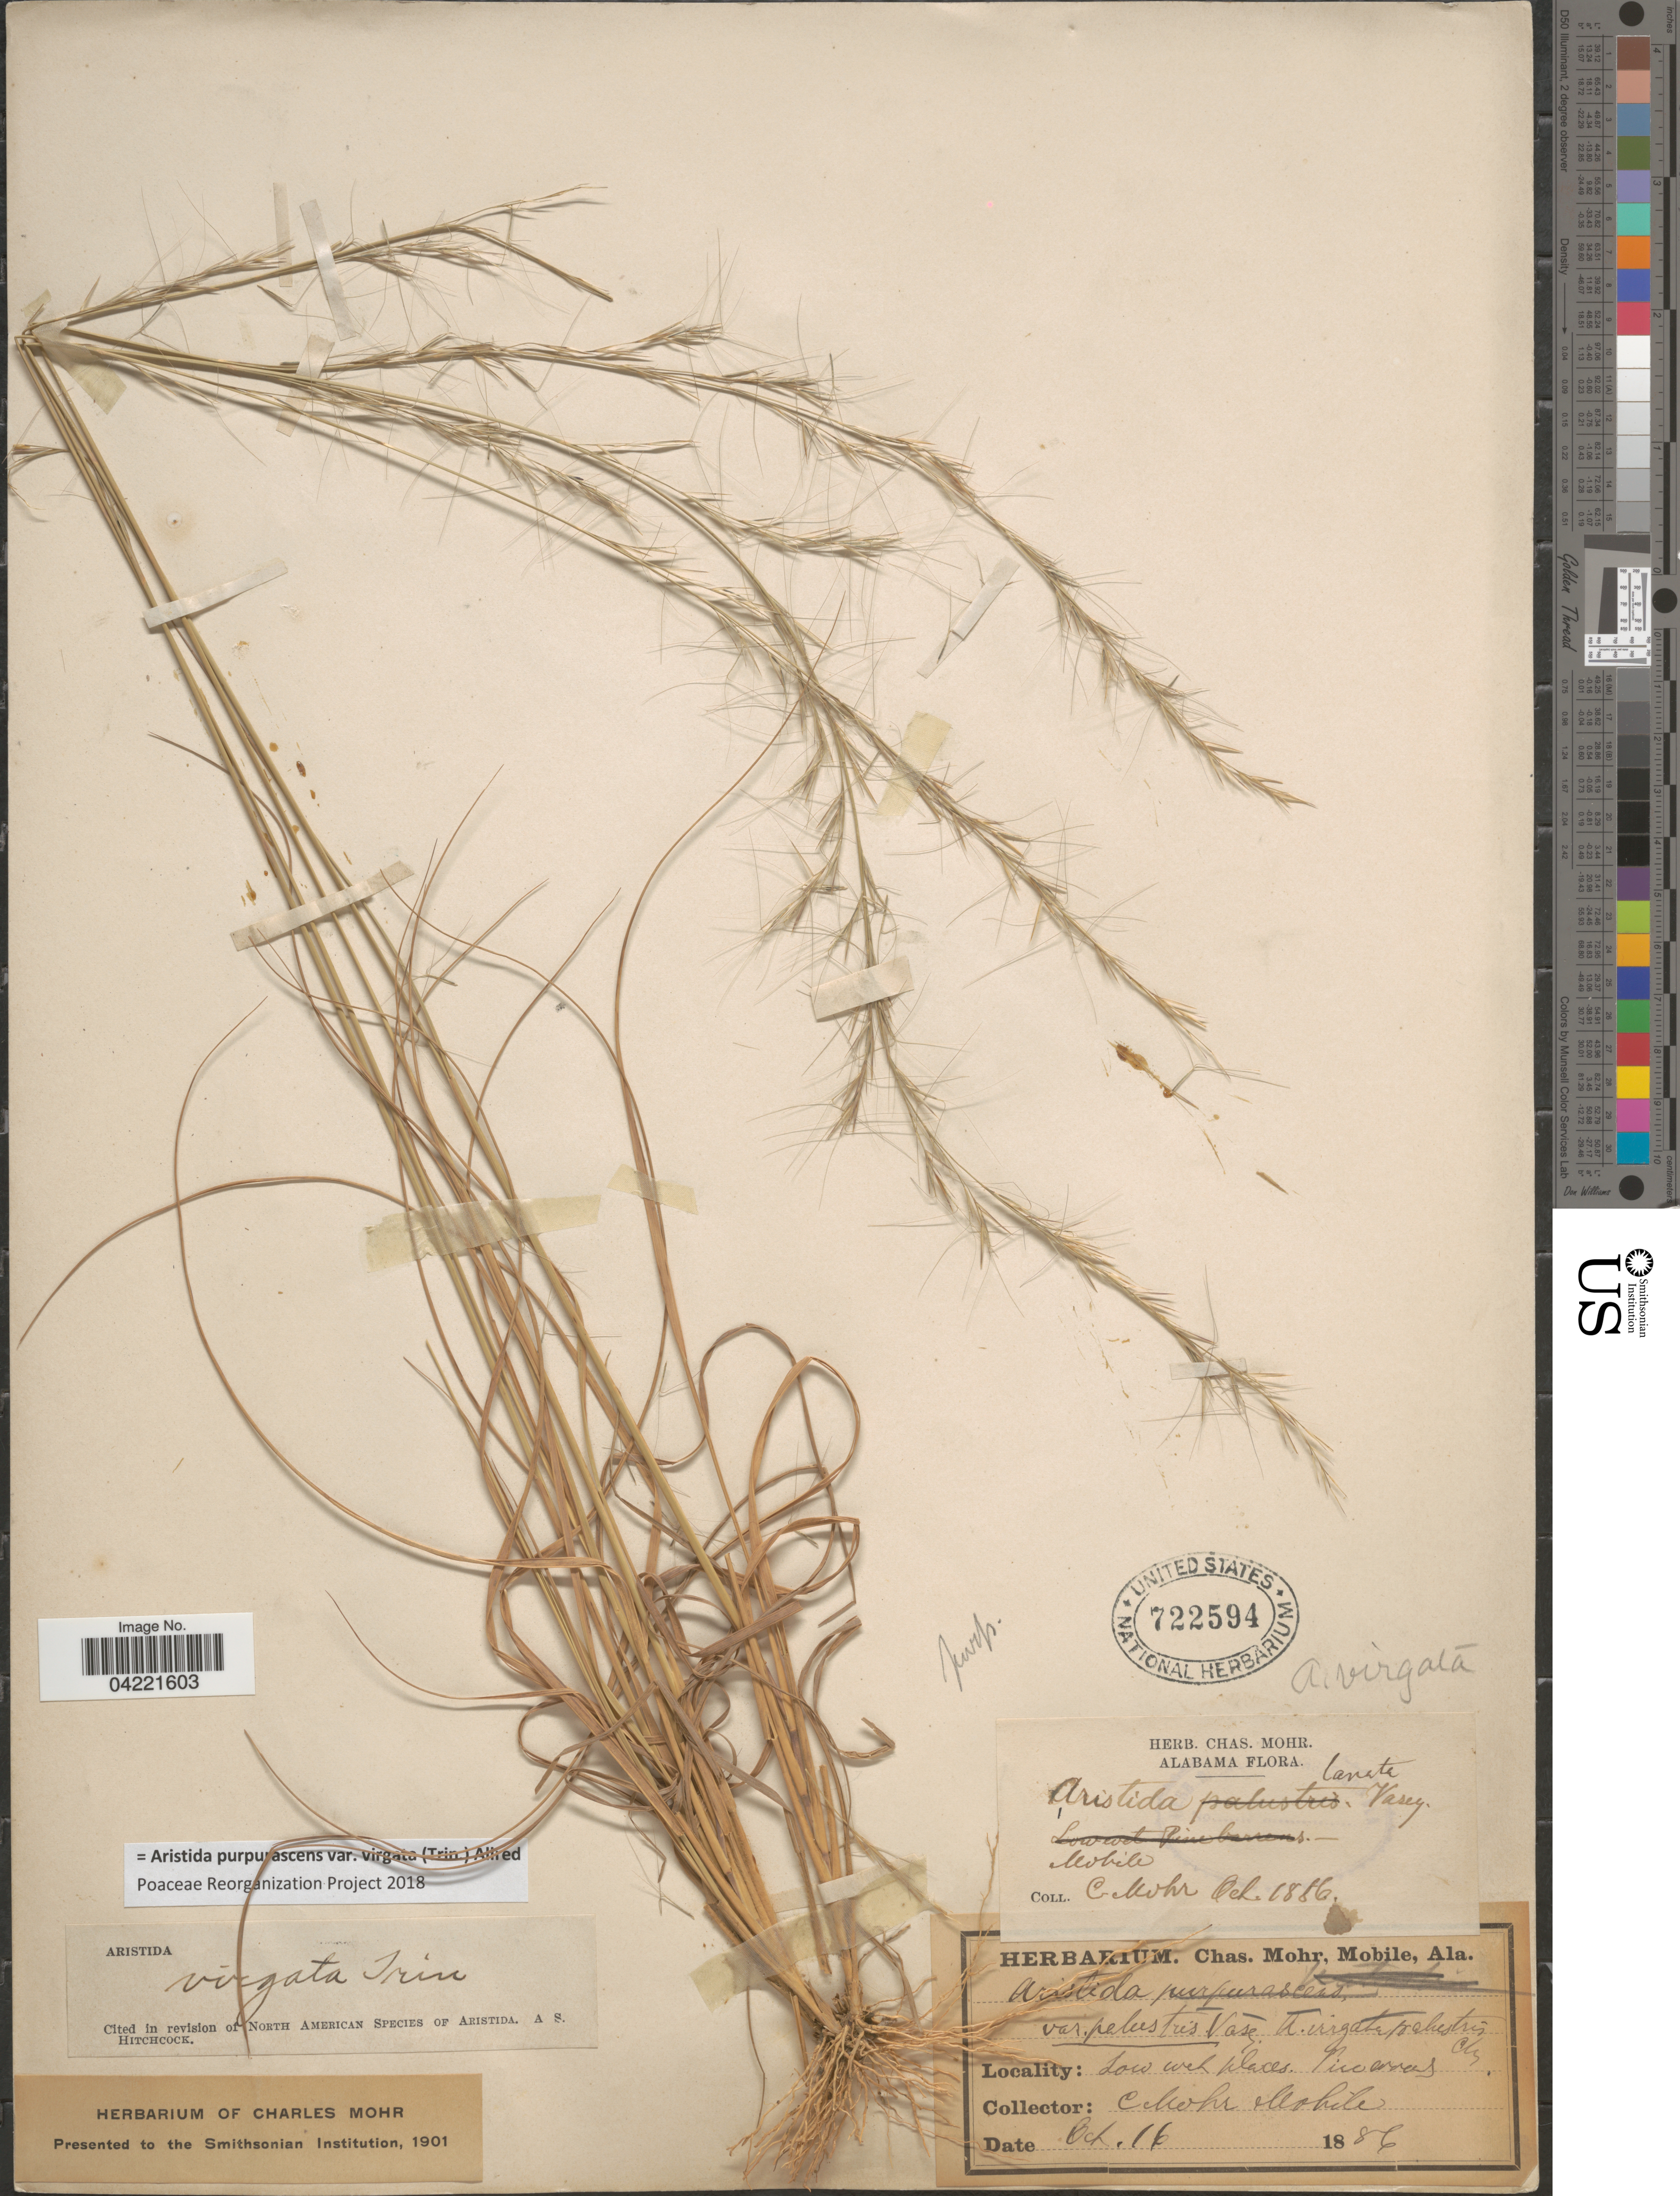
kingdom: Plantae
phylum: Tracheophyta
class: Liliopsida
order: Poales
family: Poaceae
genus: Aristida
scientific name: Aristida purpurascens var. virgata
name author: (Trin.) Allred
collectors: Mohr, C. T. (herbarium)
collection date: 1886-10-16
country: United States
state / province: Alabama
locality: Mobile.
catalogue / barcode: US 722594